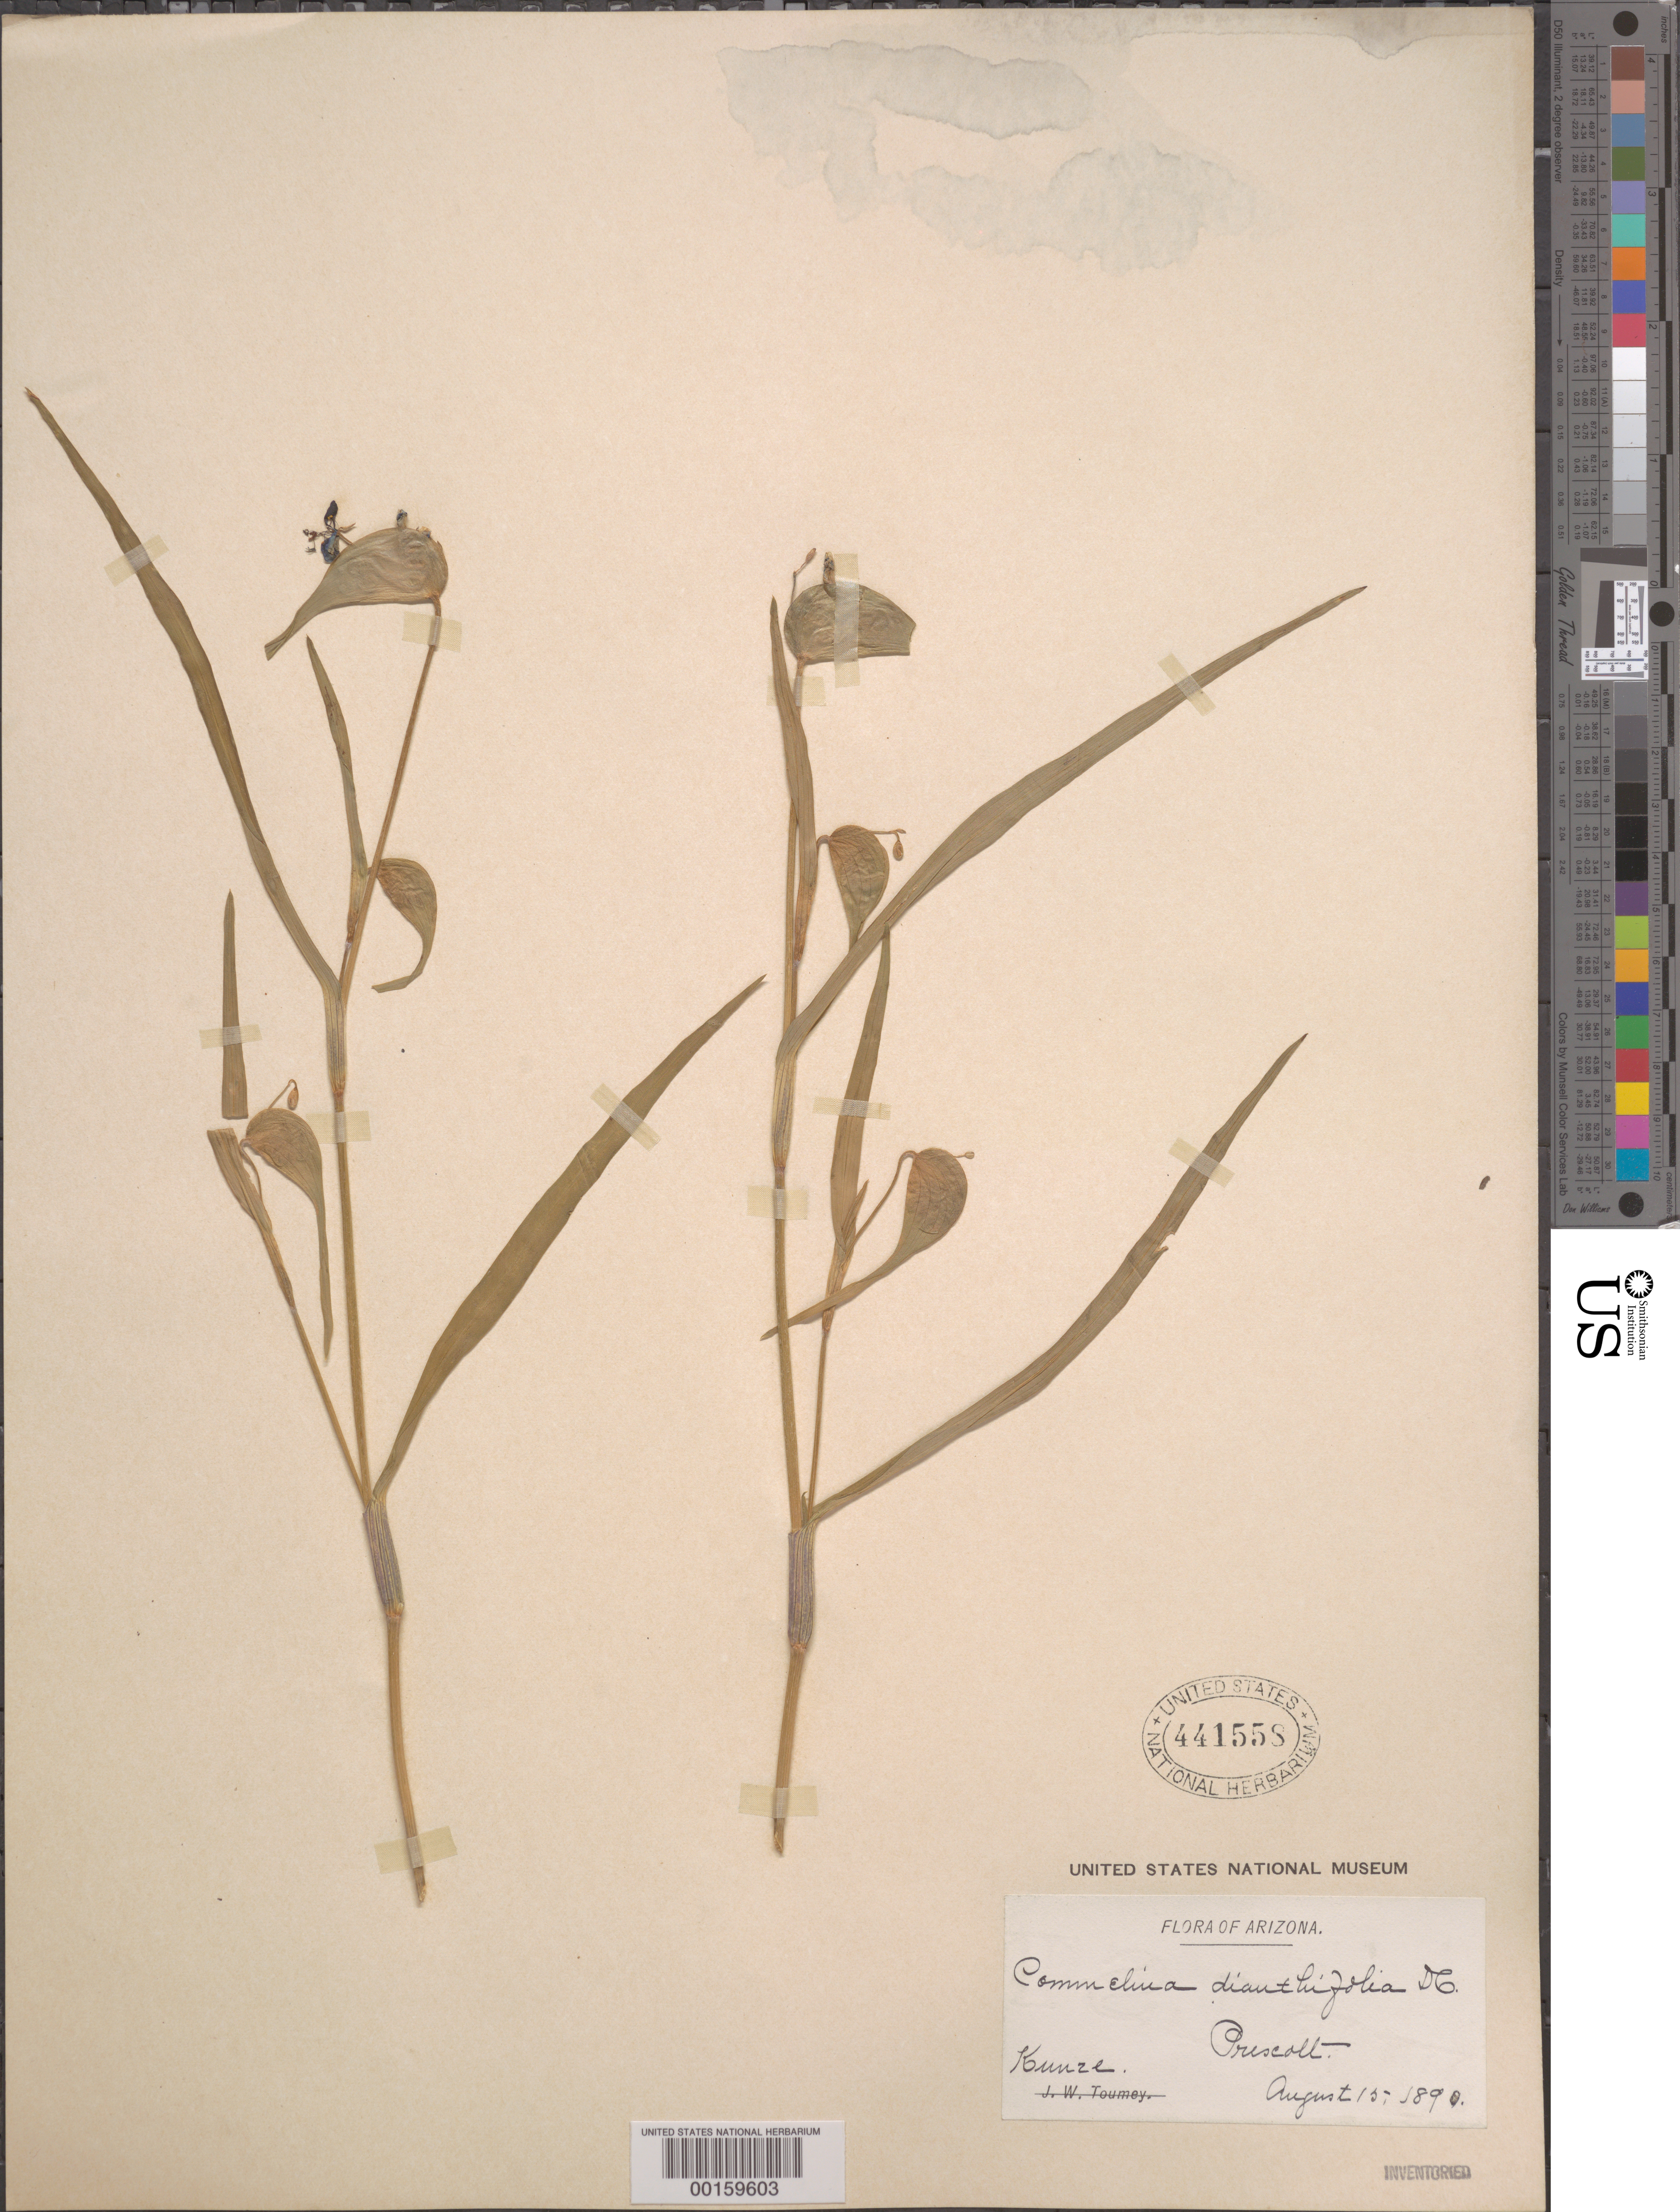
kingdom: Plantae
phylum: Tracheophyta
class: Liliopsida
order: Commelinales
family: Commelinaceae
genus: Commelina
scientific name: Commelina dianthifolia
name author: Redouté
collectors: R. E. Kunze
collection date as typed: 15 Aug 1890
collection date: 1890-08-15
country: United States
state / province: Arizona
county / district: Yavapai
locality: Prescott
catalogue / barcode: US 441558